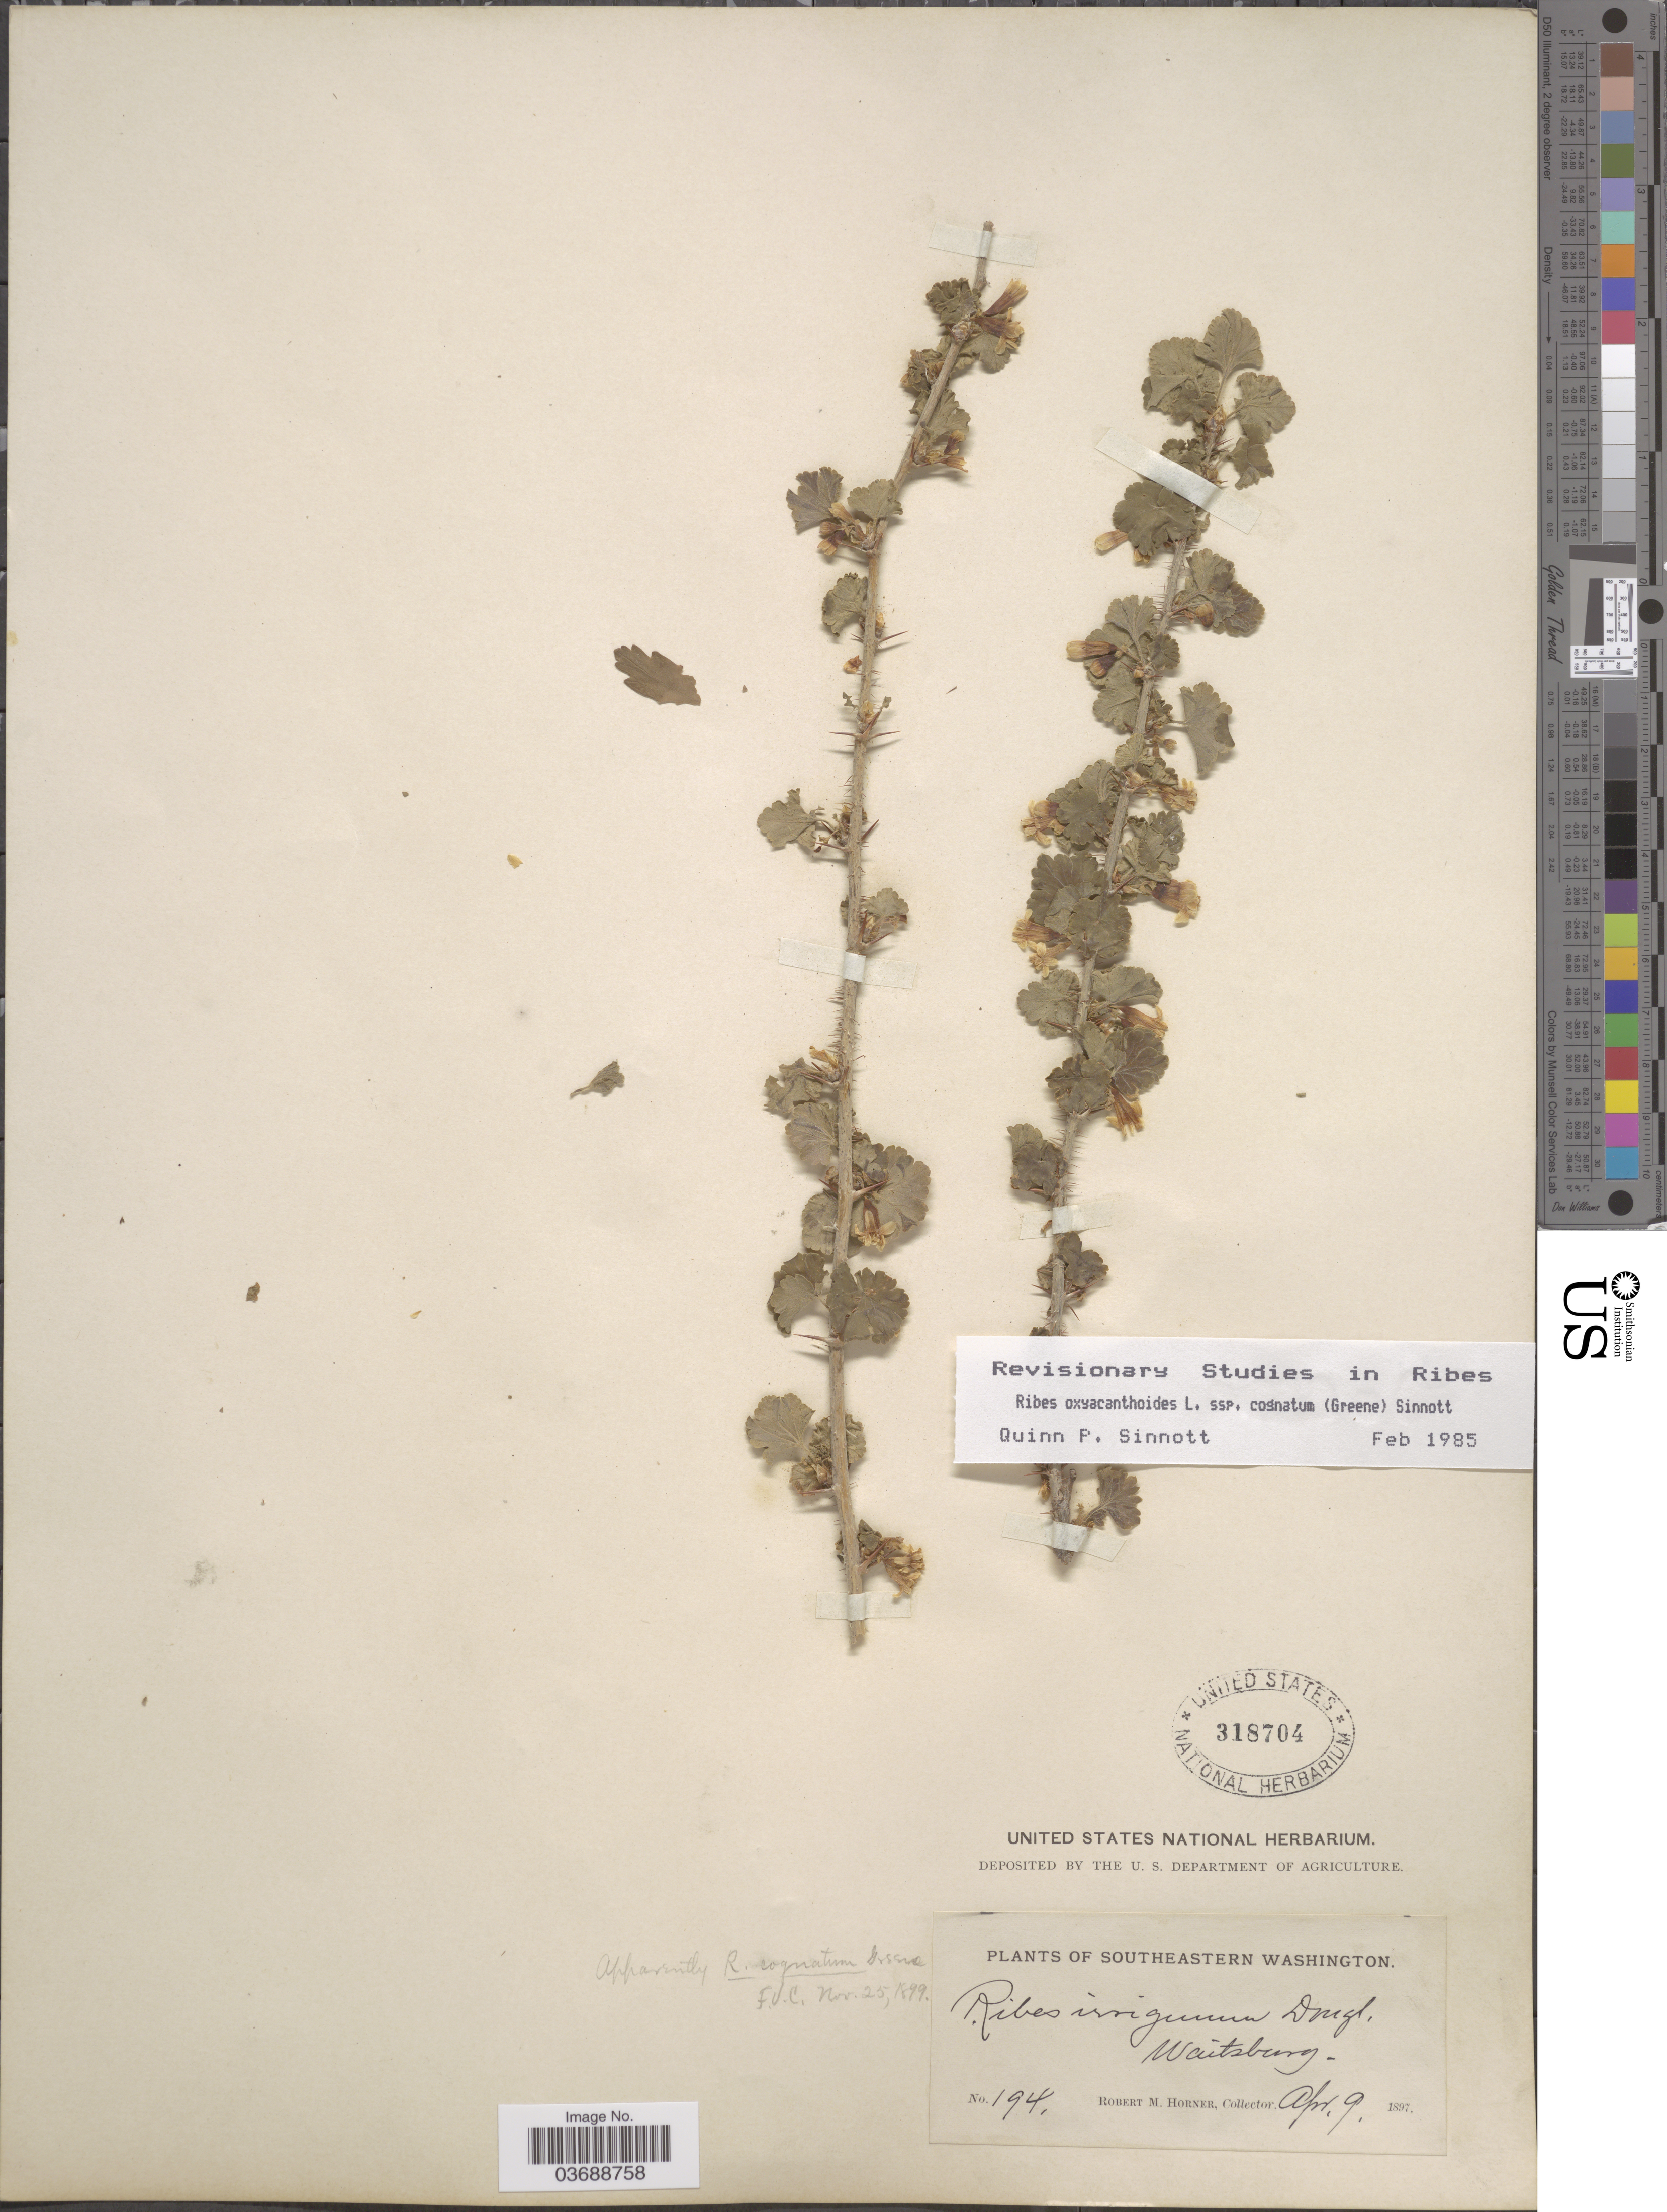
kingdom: Plantae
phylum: Tracheophyta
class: Magnoliopsida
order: Saxifragales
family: Grossulariaceae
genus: Ribes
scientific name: Ribes oxyacanthoides var. cognatum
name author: (Greene) Morin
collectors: R. Horner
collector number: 194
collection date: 1897-04-09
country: United States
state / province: Washington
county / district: Walla Walla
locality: Southeastern Washington. Waitsburg.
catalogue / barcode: US 318704